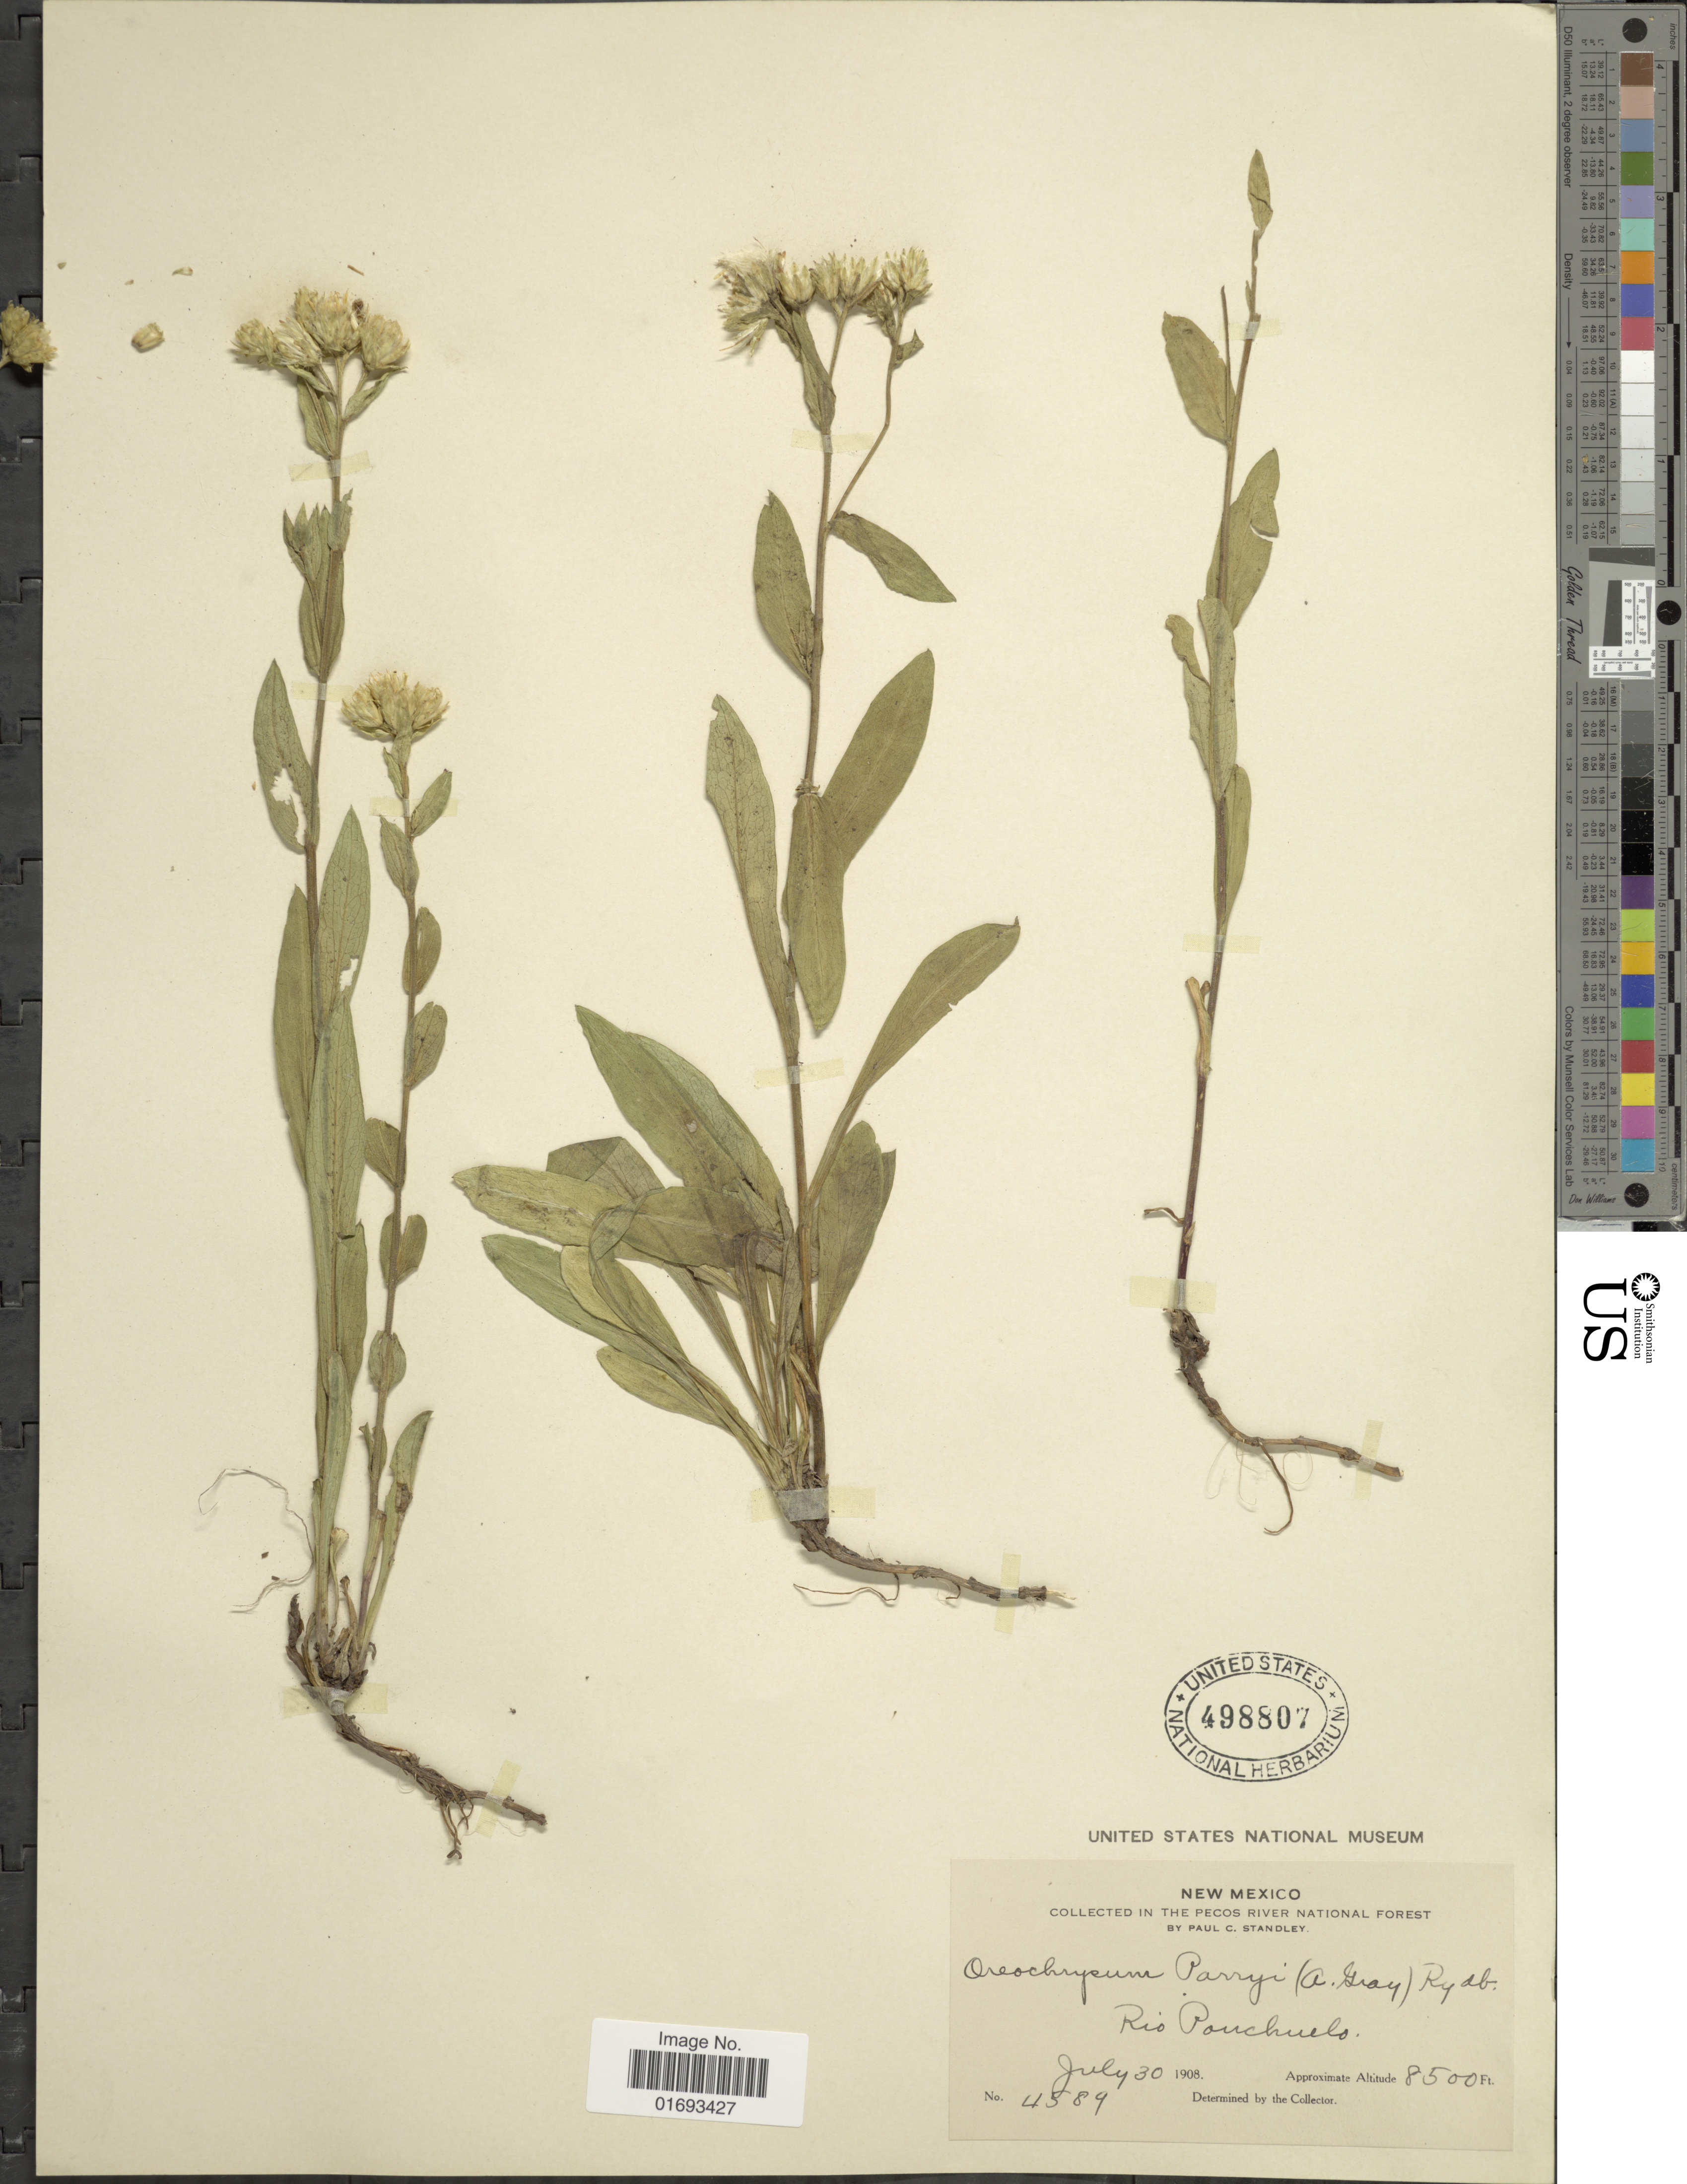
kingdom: Plantae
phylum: Tracheophyta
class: Magnoliopsida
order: Asterales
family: Asteraceae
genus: Oreochrysum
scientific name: Oreochrysum parryi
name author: (A. Gray) Rydb.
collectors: P. C. Standley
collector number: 4589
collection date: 1908-07-30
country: United States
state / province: New Mexico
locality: Pecos River National Forest, Rio Ponchuelo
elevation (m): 2591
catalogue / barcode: US 498807